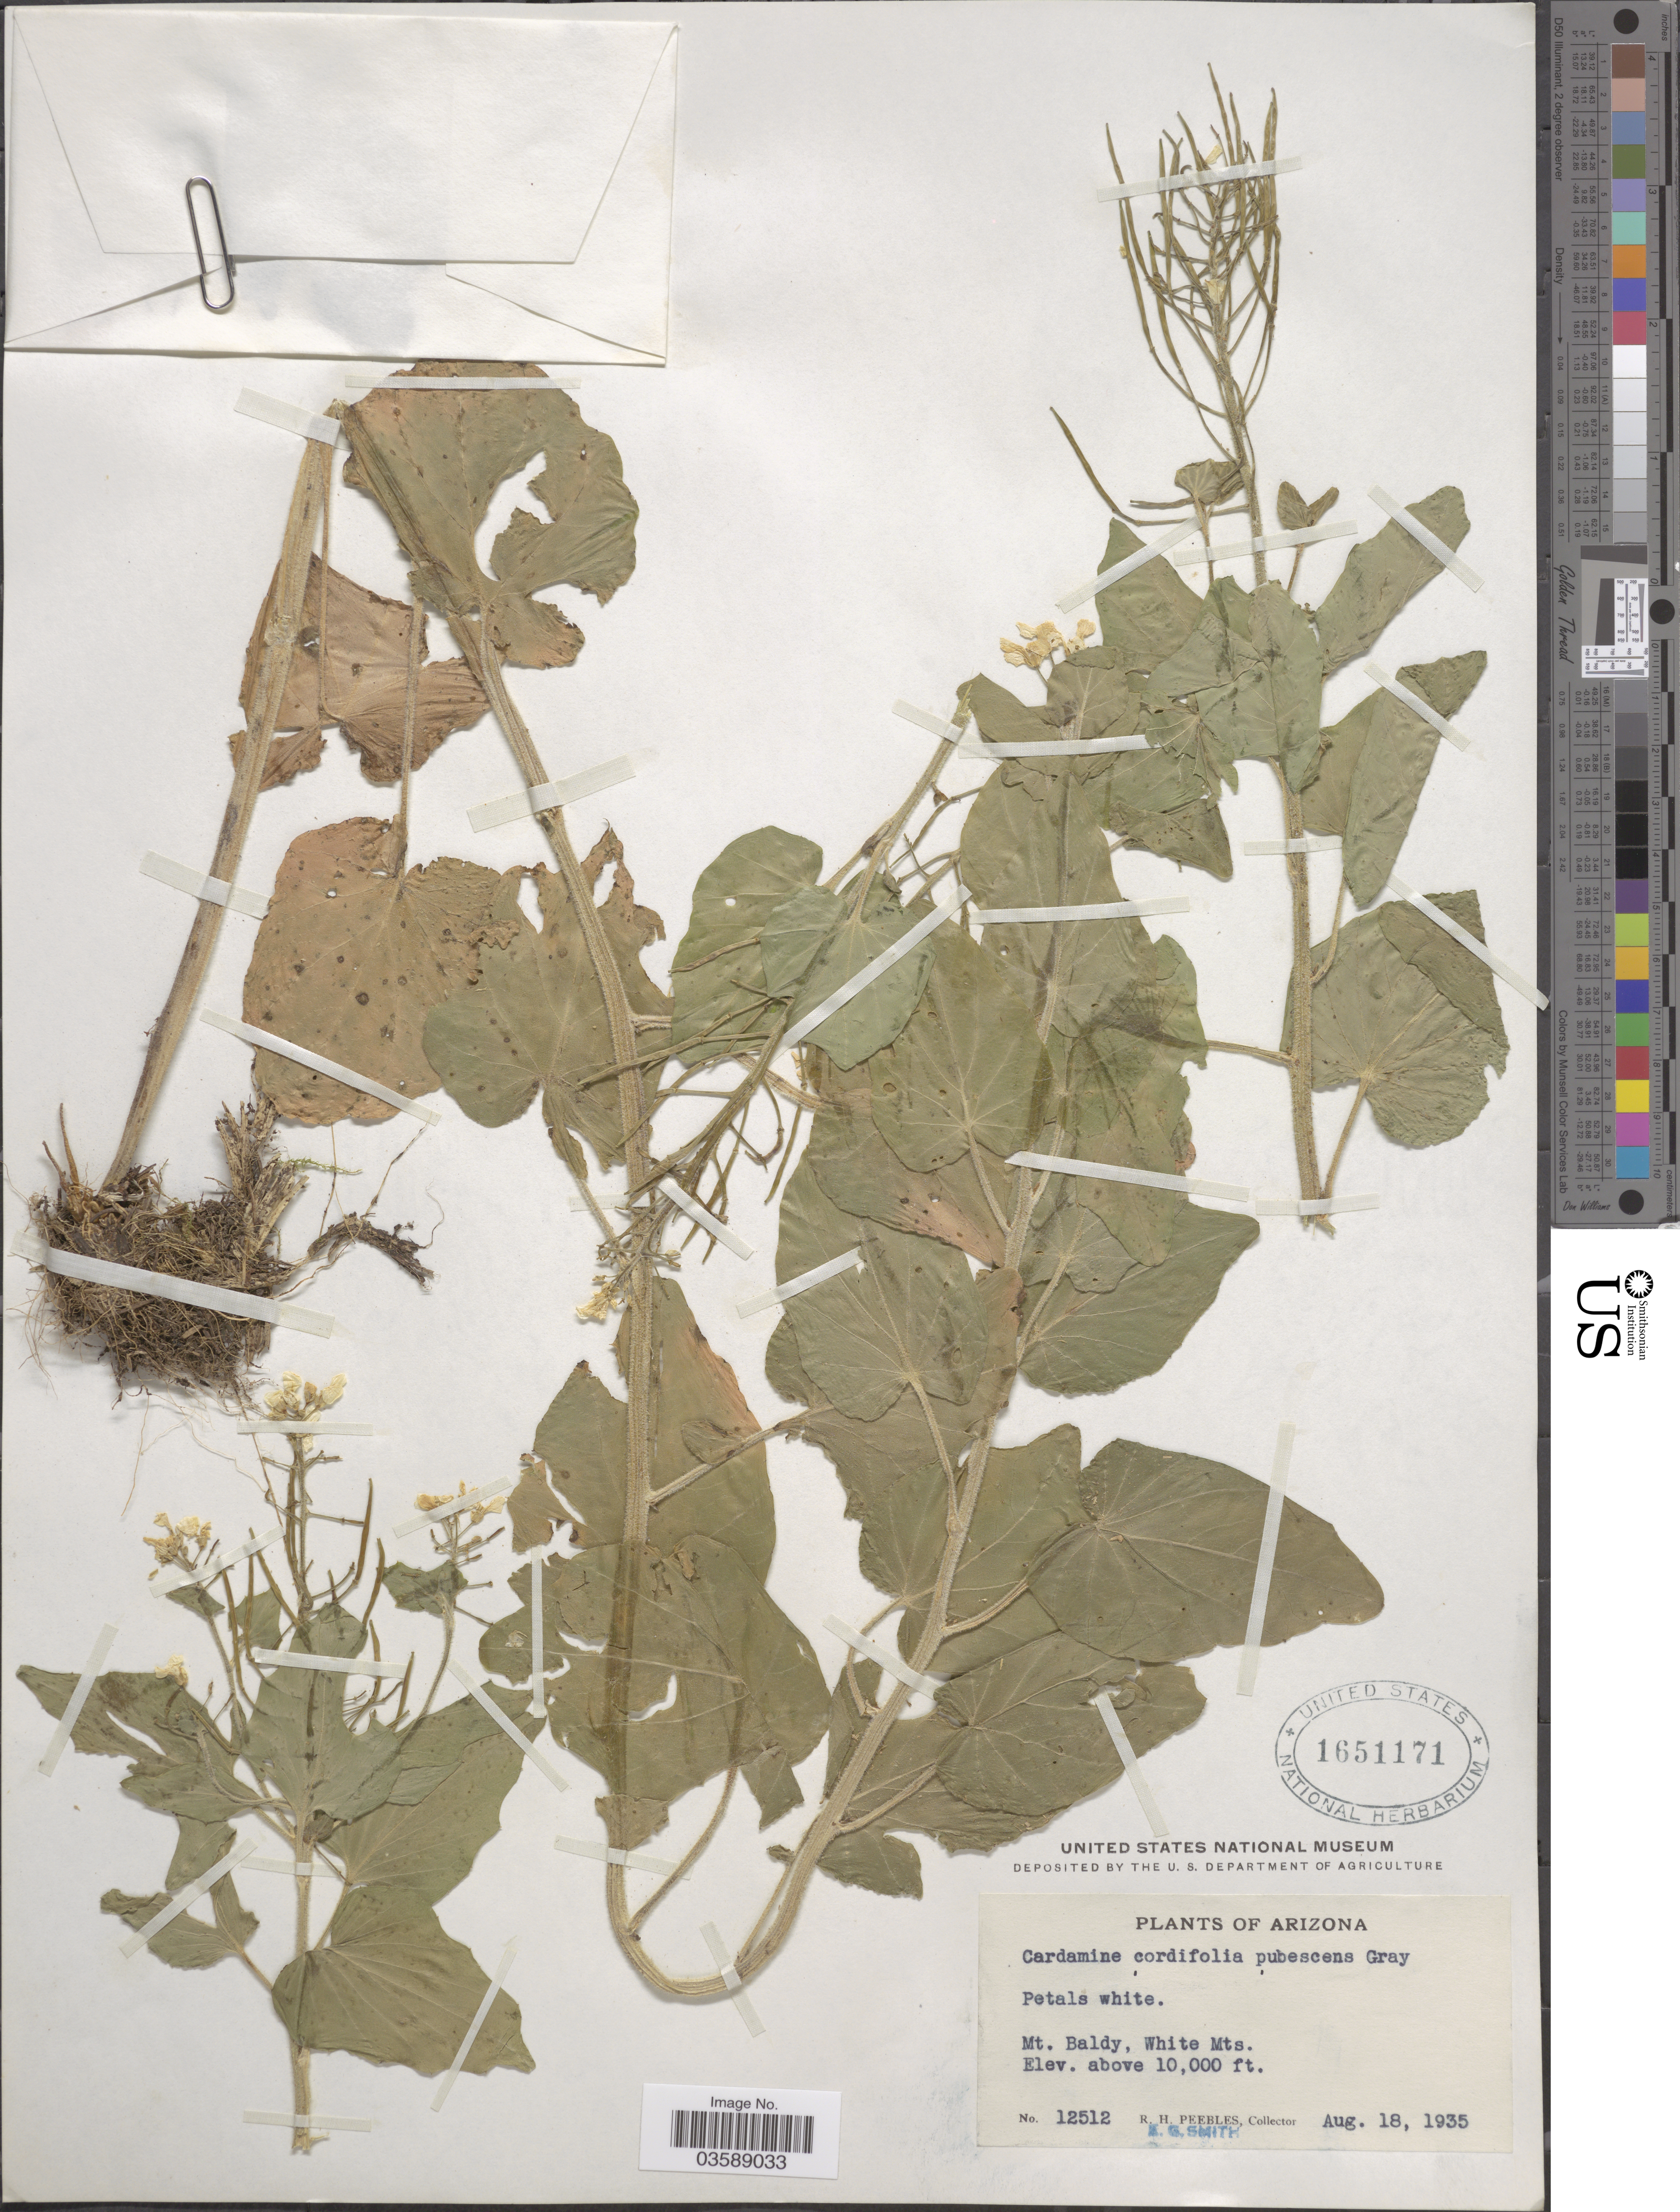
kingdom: Plantae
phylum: Tracheophyta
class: Magnoliopsida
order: Brassicales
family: Brassicaceae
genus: Cardamine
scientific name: Cardamine cordifolia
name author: A. Gray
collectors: R. H. Peebles & R. Smith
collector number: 12512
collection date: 1935-08-18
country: United States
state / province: Arizona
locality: Mt. Baldy, White Mts.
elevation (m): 3048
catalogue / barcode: US 1651171